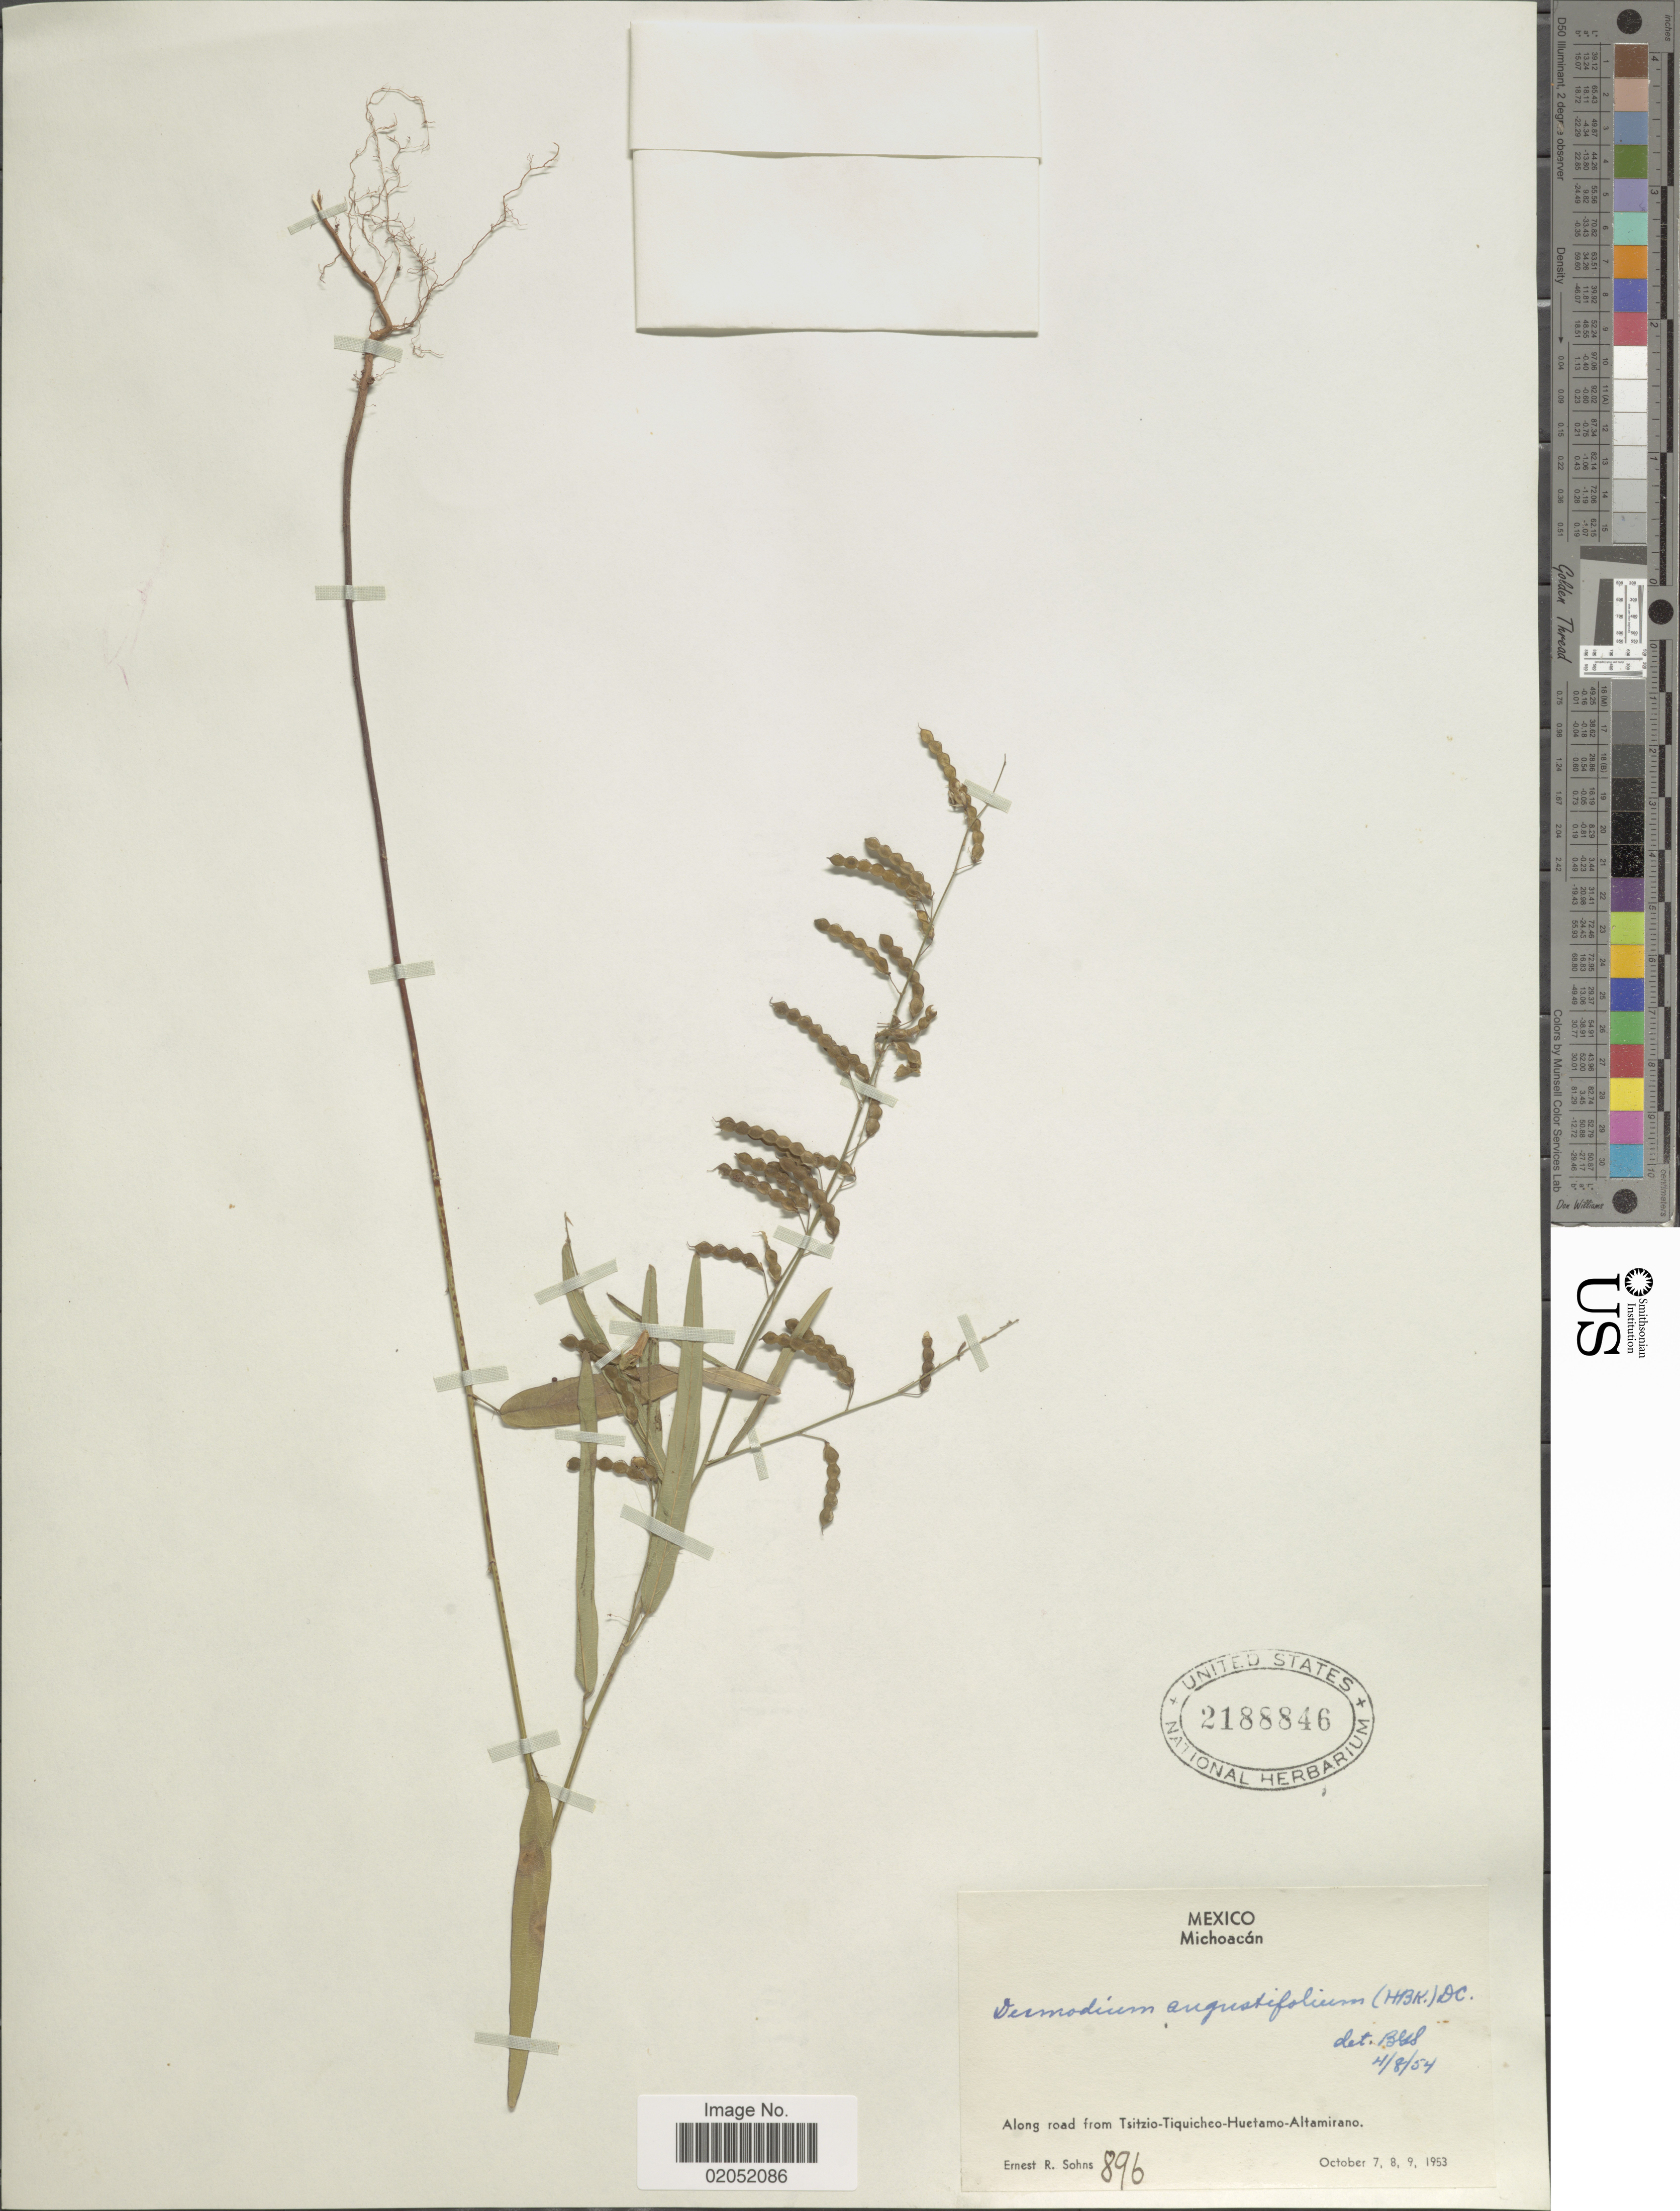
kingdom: Plantae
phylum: Tracheophyta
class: Magnoliopsida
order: Fabales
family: Fabaceae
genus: Desmodium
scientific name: Desmodium angustifolium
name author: (Kunth) DC.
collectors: E. R. Sohns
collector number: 896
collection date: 1953-10-07/1953-10-09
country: Mexico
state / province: Michoacán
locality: Along road from Tsitzio-Tiquicheo-Huetamo-Altamirano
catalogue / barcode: US 2188846